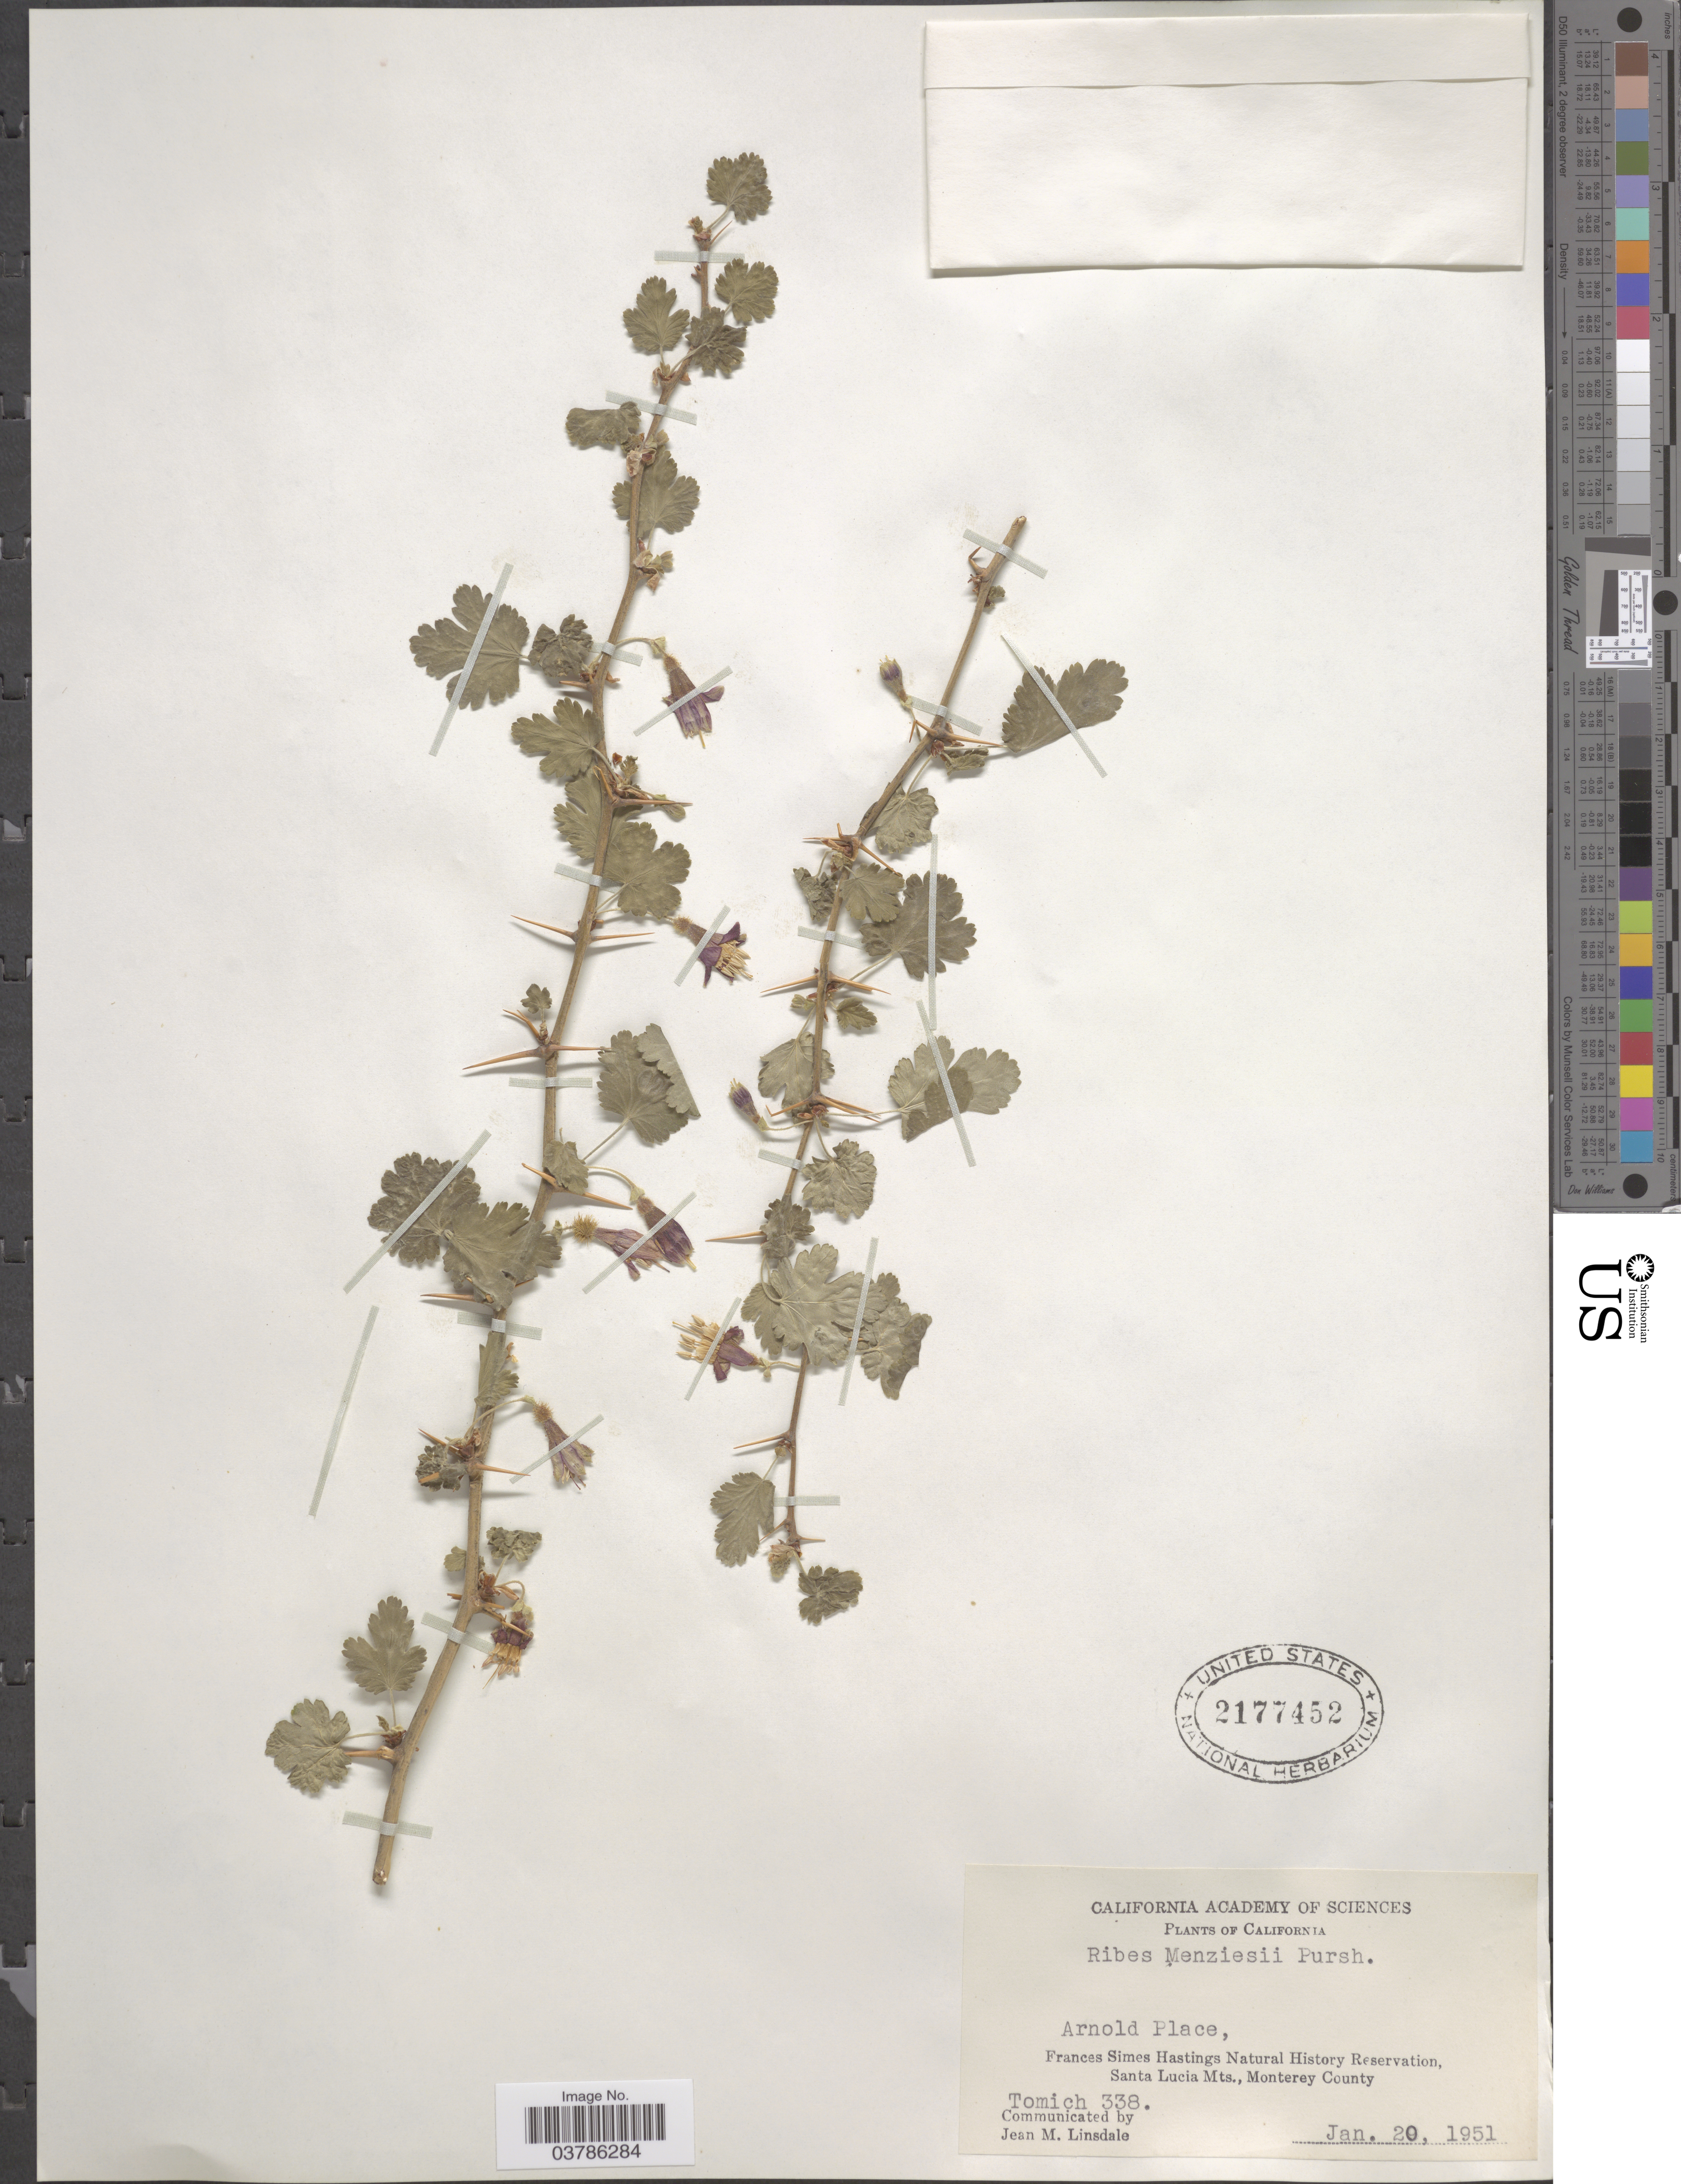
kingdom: Plantae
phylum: Tracheophyta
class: Magnoliopsida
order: Saxifragales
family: Grossulariaceae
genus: Ribes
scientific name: Ribes menziesii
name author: Pursh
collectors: Tomich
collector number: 338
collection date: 1951-01-20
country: United States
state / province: California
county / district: Monterey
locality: Arnold Place, Frances Simes Hastings Natural History Reservation, Santa Lucia Mts., Monterey County.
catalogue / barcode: US 2177452